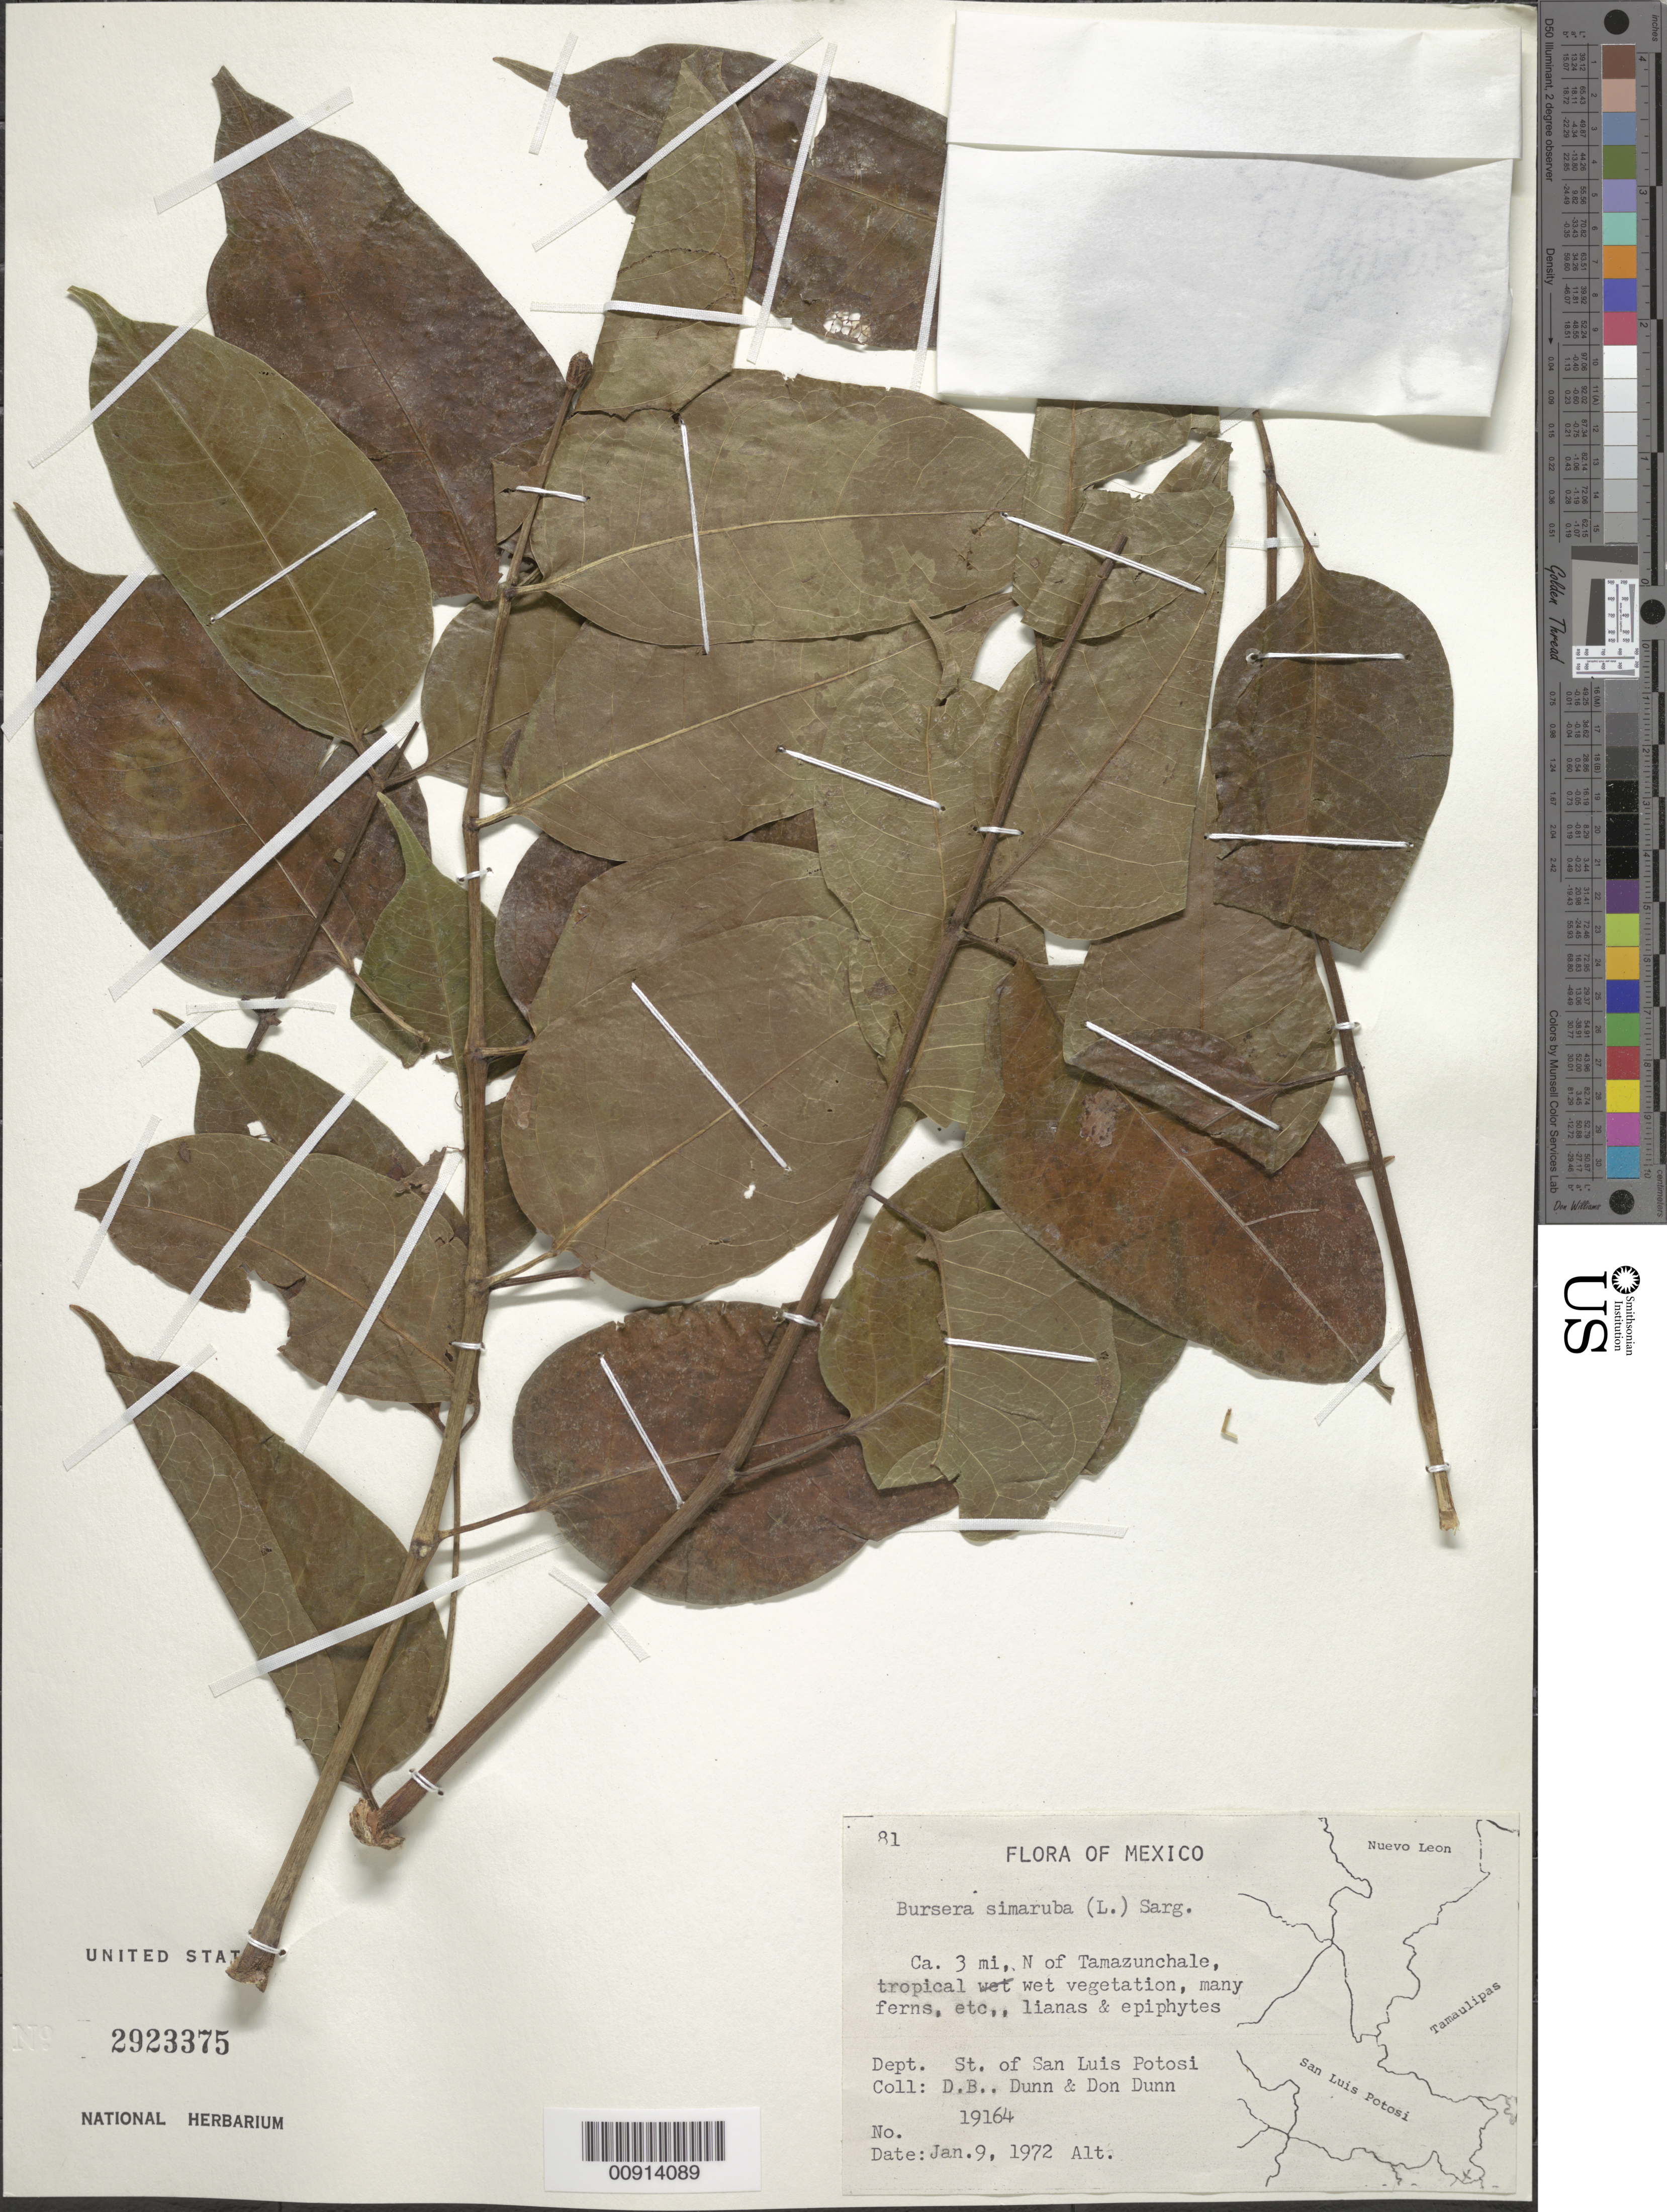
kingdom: Plantae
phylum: Tracheophyta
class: Magnoliopsida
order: Sapindales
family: Burseraceae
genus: Bursera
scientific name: Bursera simaruba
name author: (L.) Sarg.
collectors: D. B. Dunn & D. Dunn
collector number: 19164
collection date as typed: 09 Jan 1972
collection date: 1972-01-09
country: Mexico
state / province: San Luis Potosí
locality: Ca. 3 mi. N of Tamazunchale, State of San Luis Potosí.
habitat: Tropical wet vegetation, many ferns, etc. lianas & epiphytes.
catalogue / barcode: US 2923375